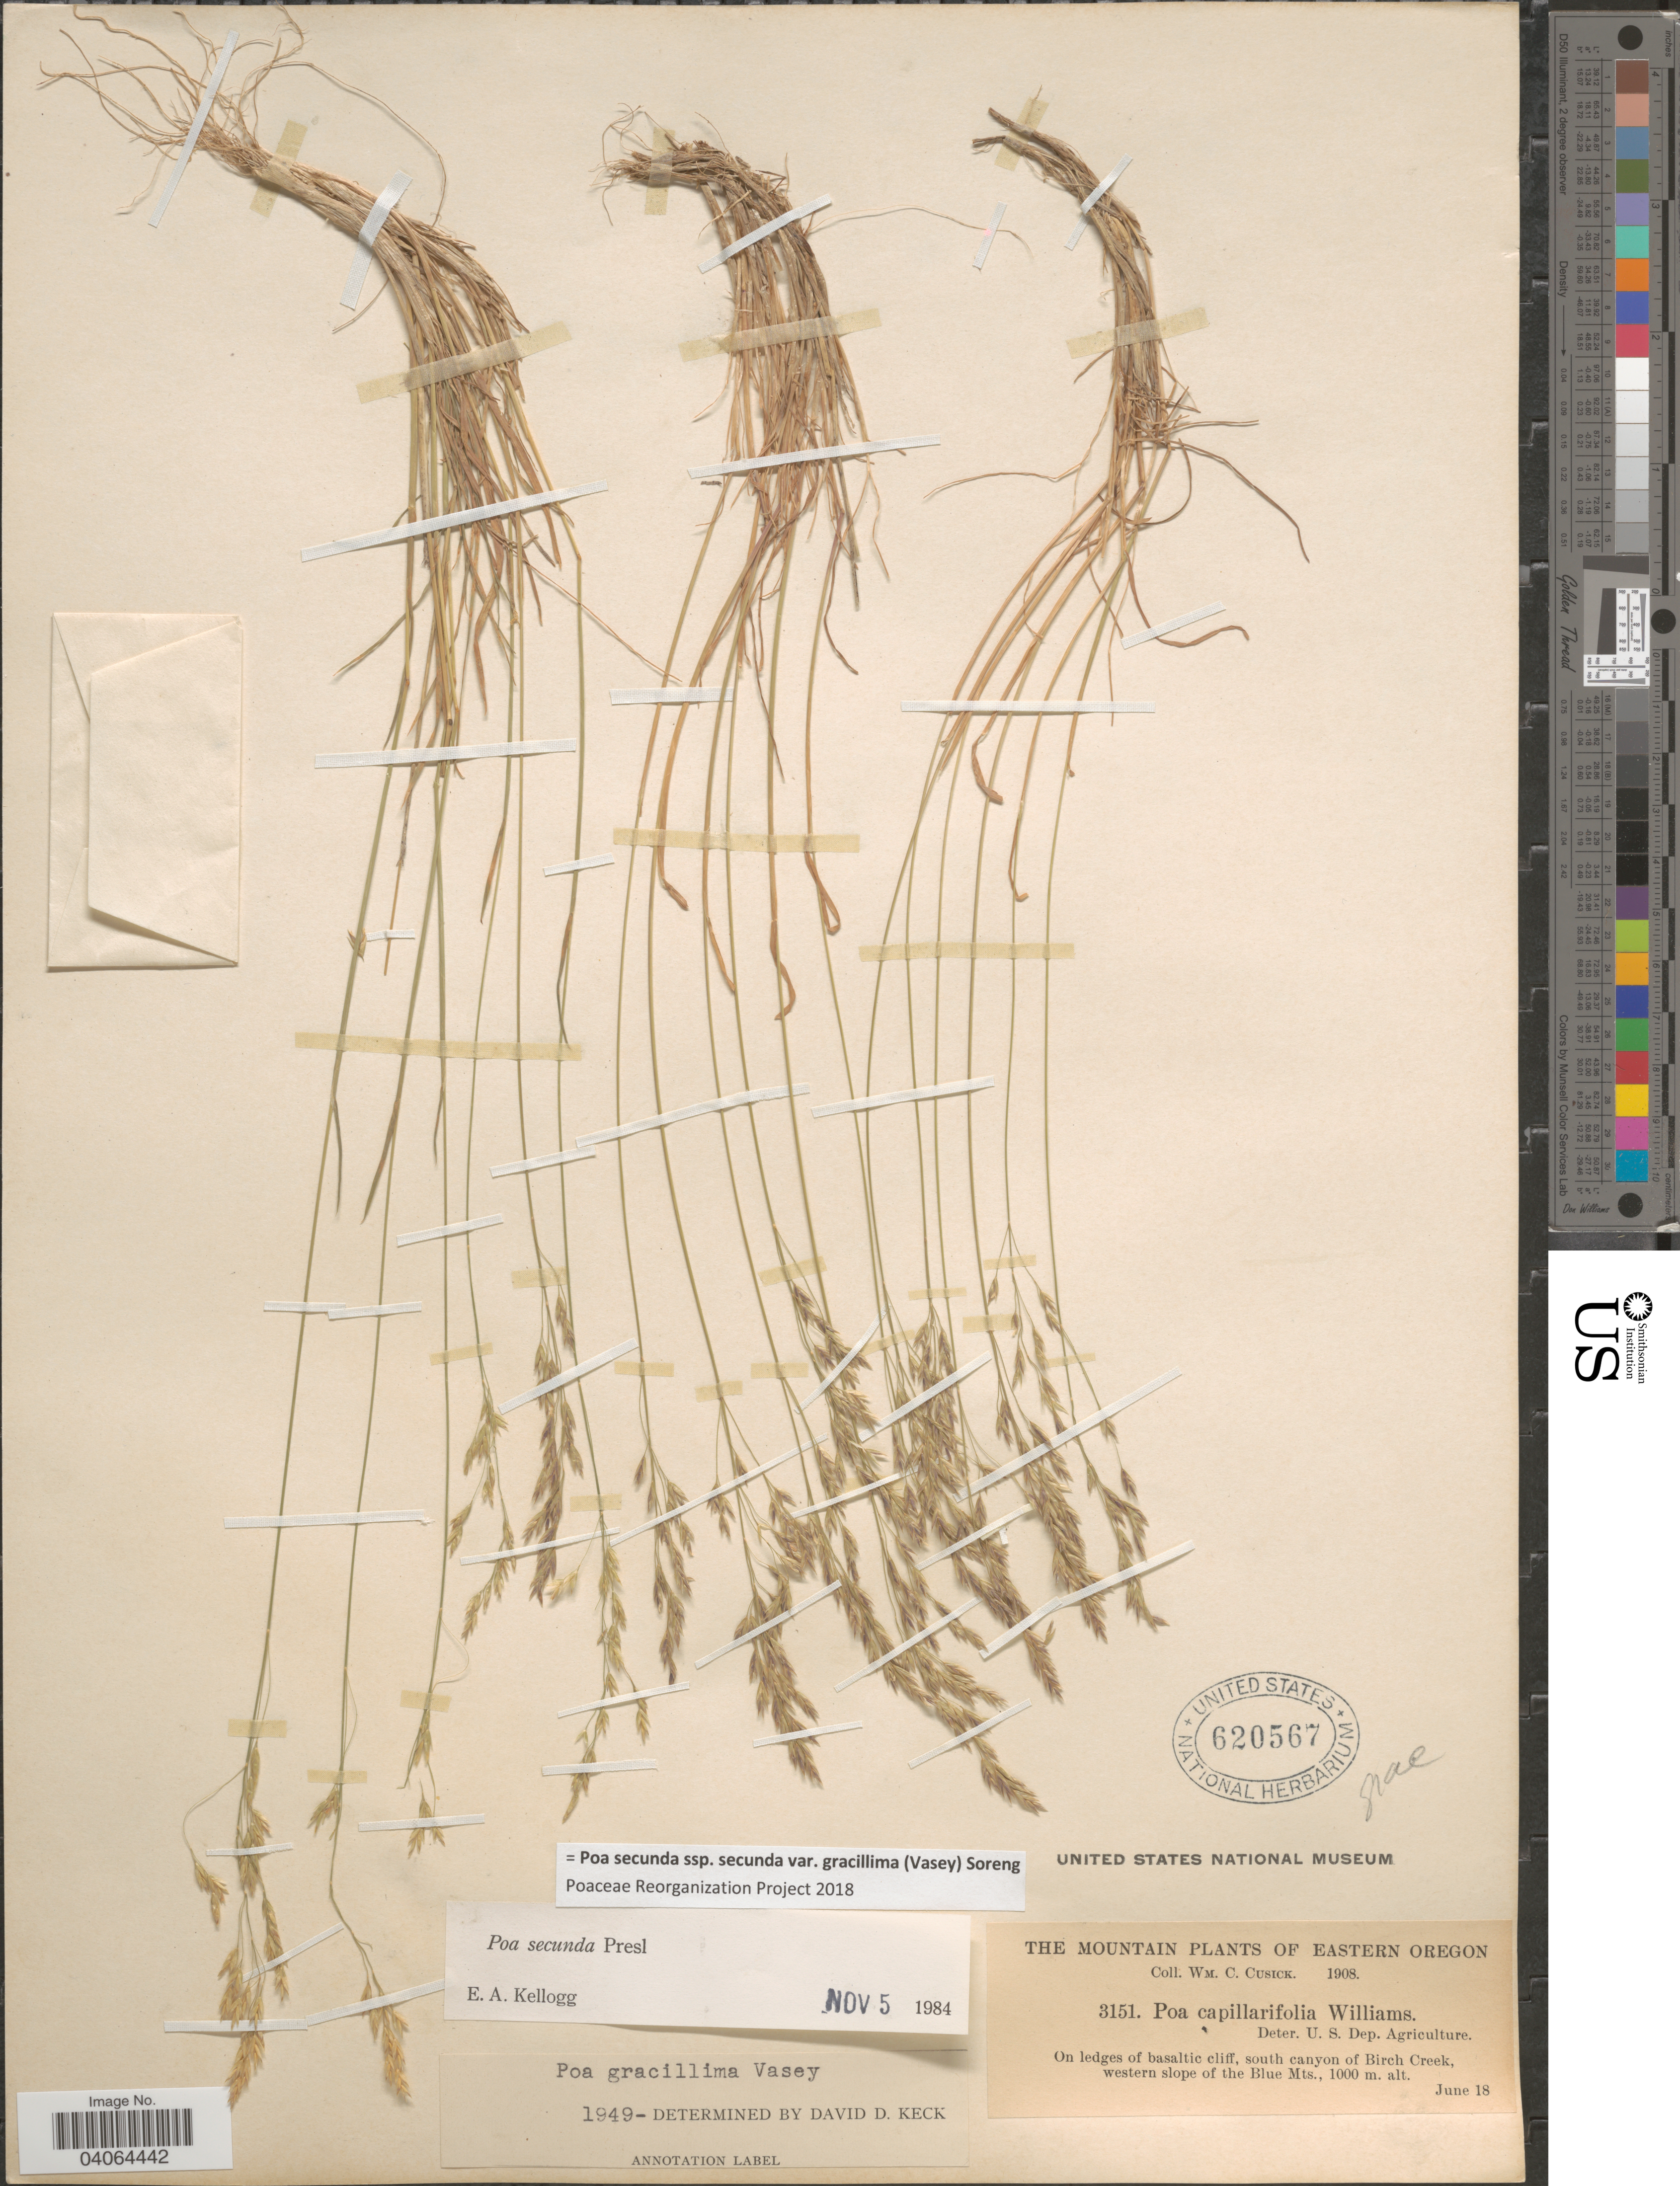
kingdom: Plantae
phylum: Tracheophyta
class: Liliopsida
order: Poales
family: Poaceae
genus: Poa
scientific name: Poa secunda subsp. secunda var. gracillima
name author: (Vasey) Soreng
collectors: W. C. Cusick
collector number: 3151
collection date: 1908-06-18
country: United States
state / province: Oregon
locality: Eastern Oregon. On ledges of basaltic cliff, south canyon of Birch Creek, western slope of the Blue Mts.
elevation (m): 1000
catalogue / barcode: US 620567